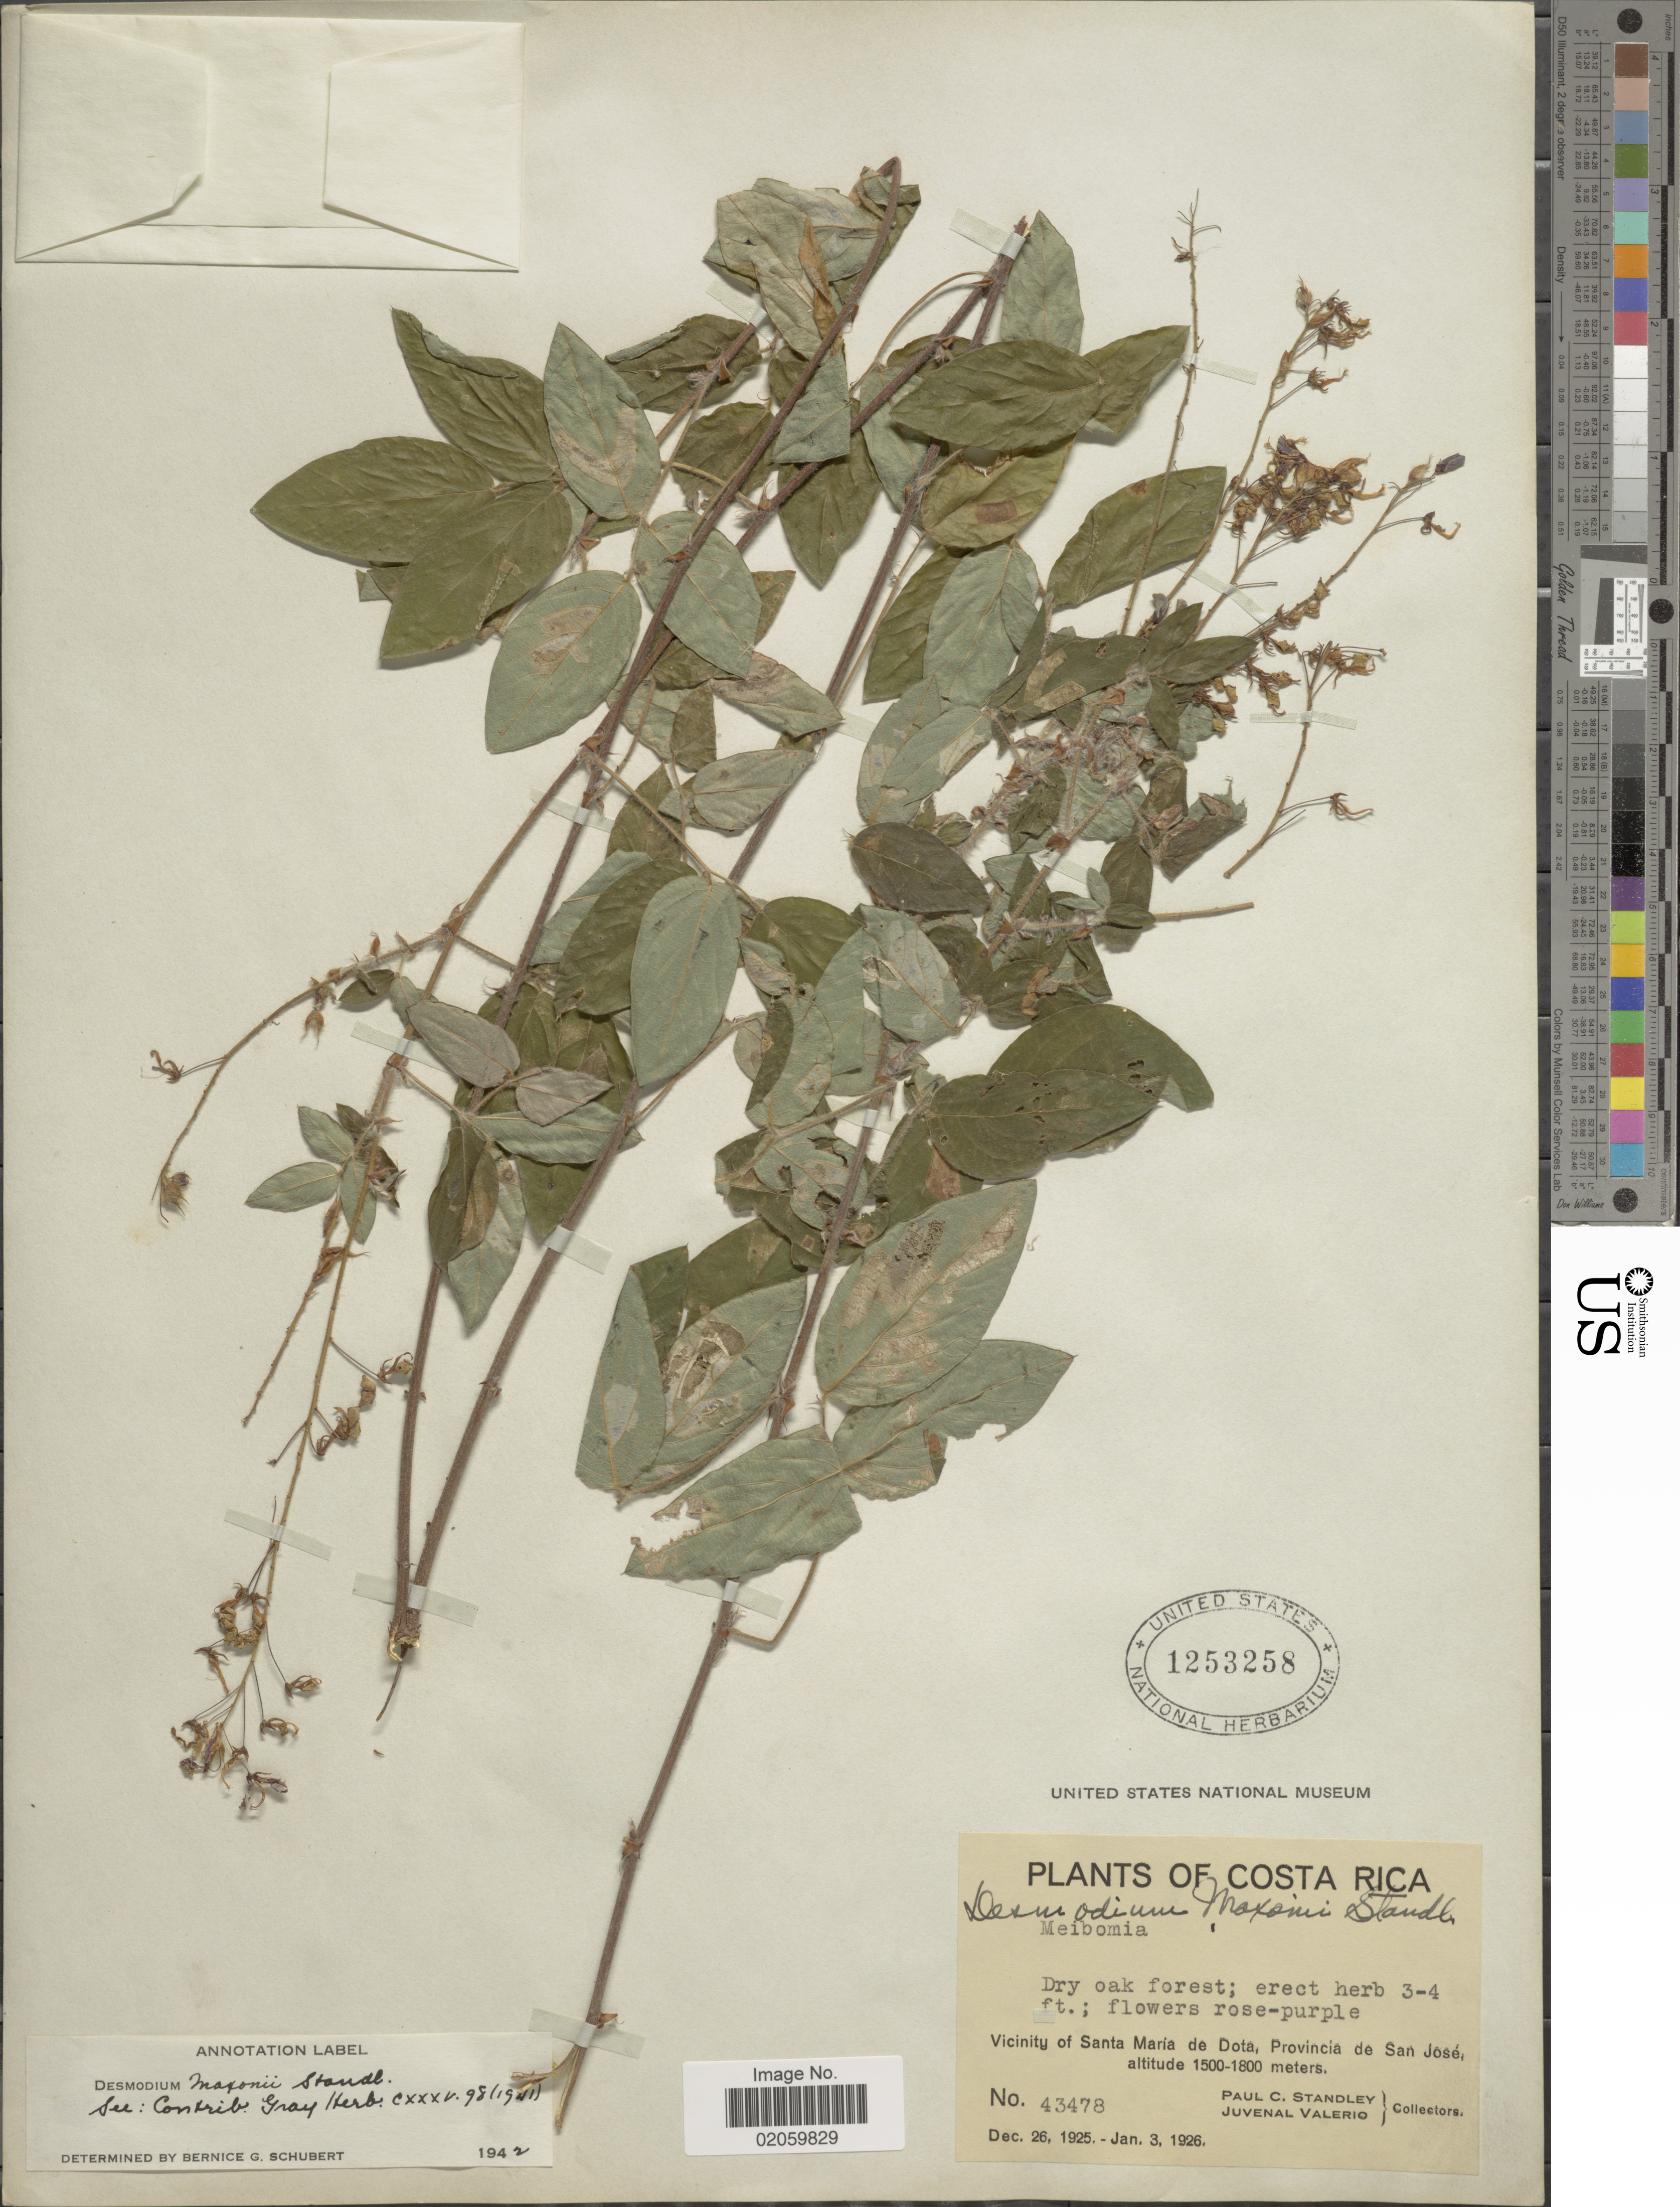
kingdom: Plantae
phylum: Tracheophyta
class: Magnoliopsida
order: Fabales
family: Fabaceae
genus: Desmodium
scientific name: Desmodium maxonii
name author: (Standl.) Standl.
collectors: P. C. Standley & J. Valerio R.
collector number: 43478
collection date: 1925-12-26/1926-01-03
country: Costa Rica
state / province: San José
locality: Vicinity of Santa Maria de Dota, Provincia de San Jose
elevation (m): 1500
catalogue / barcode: US 1253258